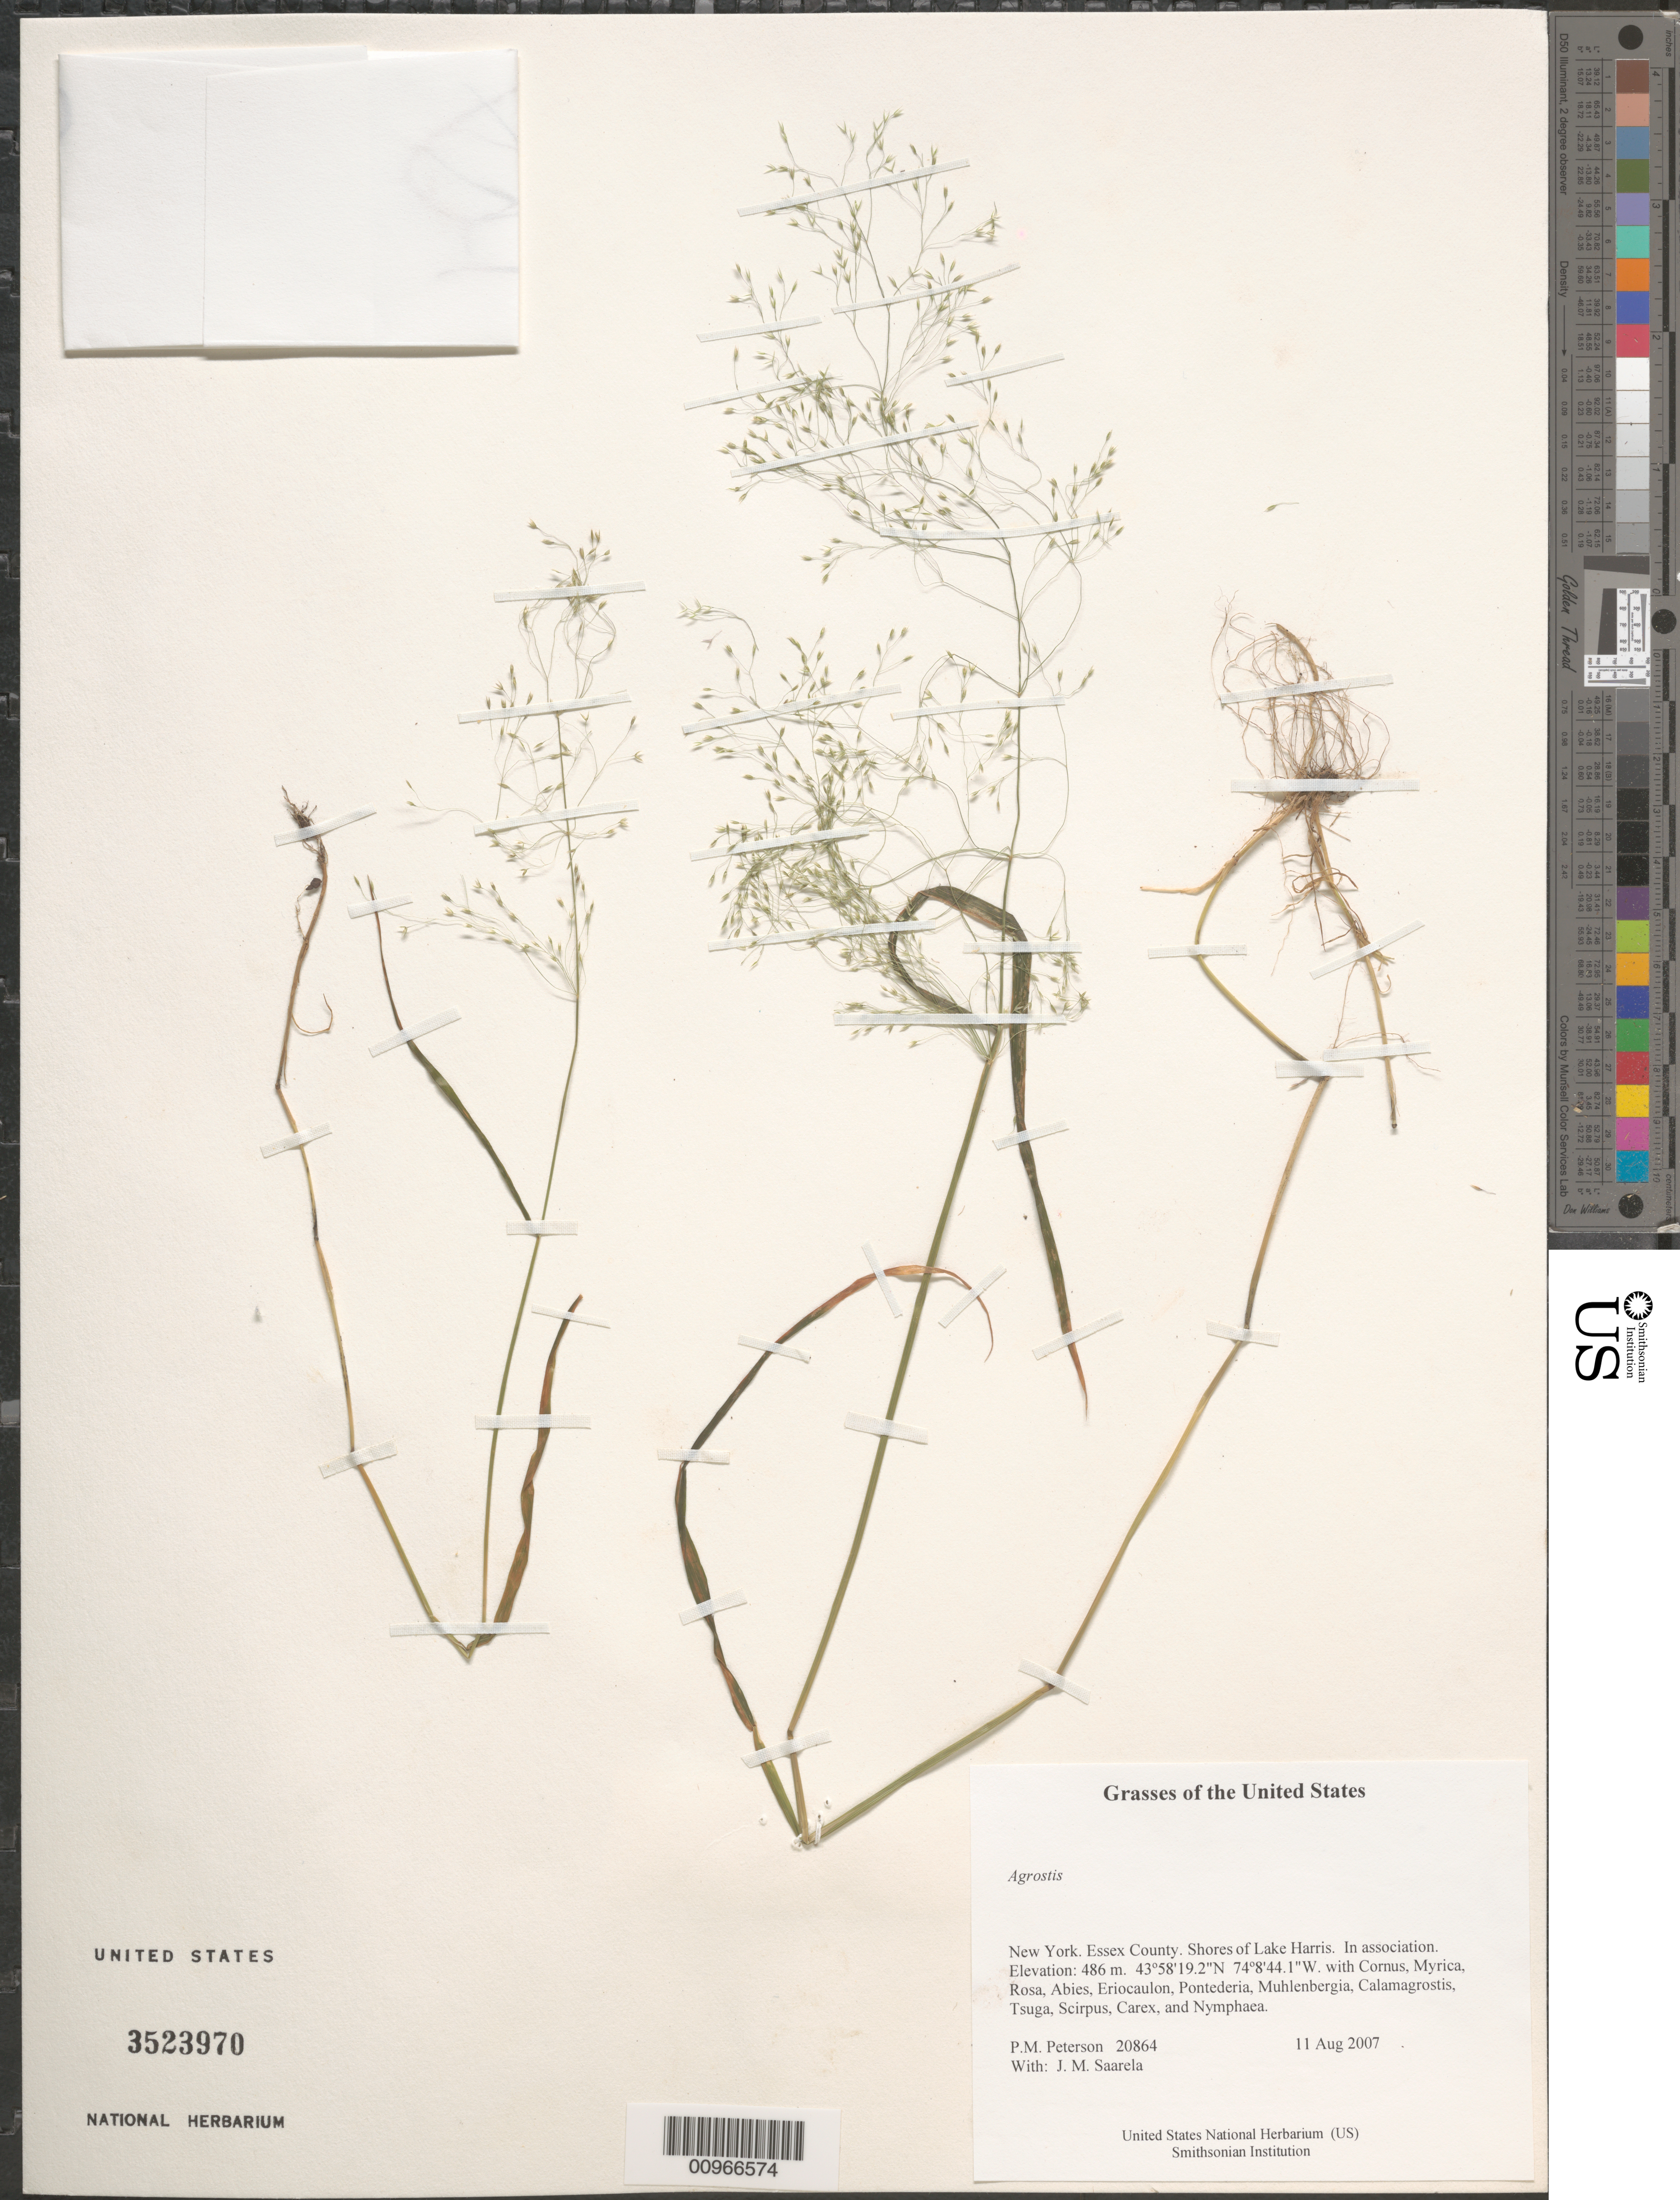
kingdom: Plantae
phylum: Tracheophyta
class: Liliopsida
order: Poales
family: Poaceae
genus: Agrostis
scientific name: Agrostis sp.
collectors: P. M. Peterson & J. Saarela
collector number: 20864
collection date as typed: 11 Aug 2007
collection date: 2007-08-11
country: United States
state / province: New York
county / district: Essex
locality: Shores of Lake Harris. In association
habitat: with Cornus, Myrica, Rosa, Abies, Eriocaulon, Pontederia, Muhlenbergia, Calamagrostis, Tsuga, Scirpus, Carex, and Nymphaea.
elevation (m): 486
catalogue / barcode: US 3523970